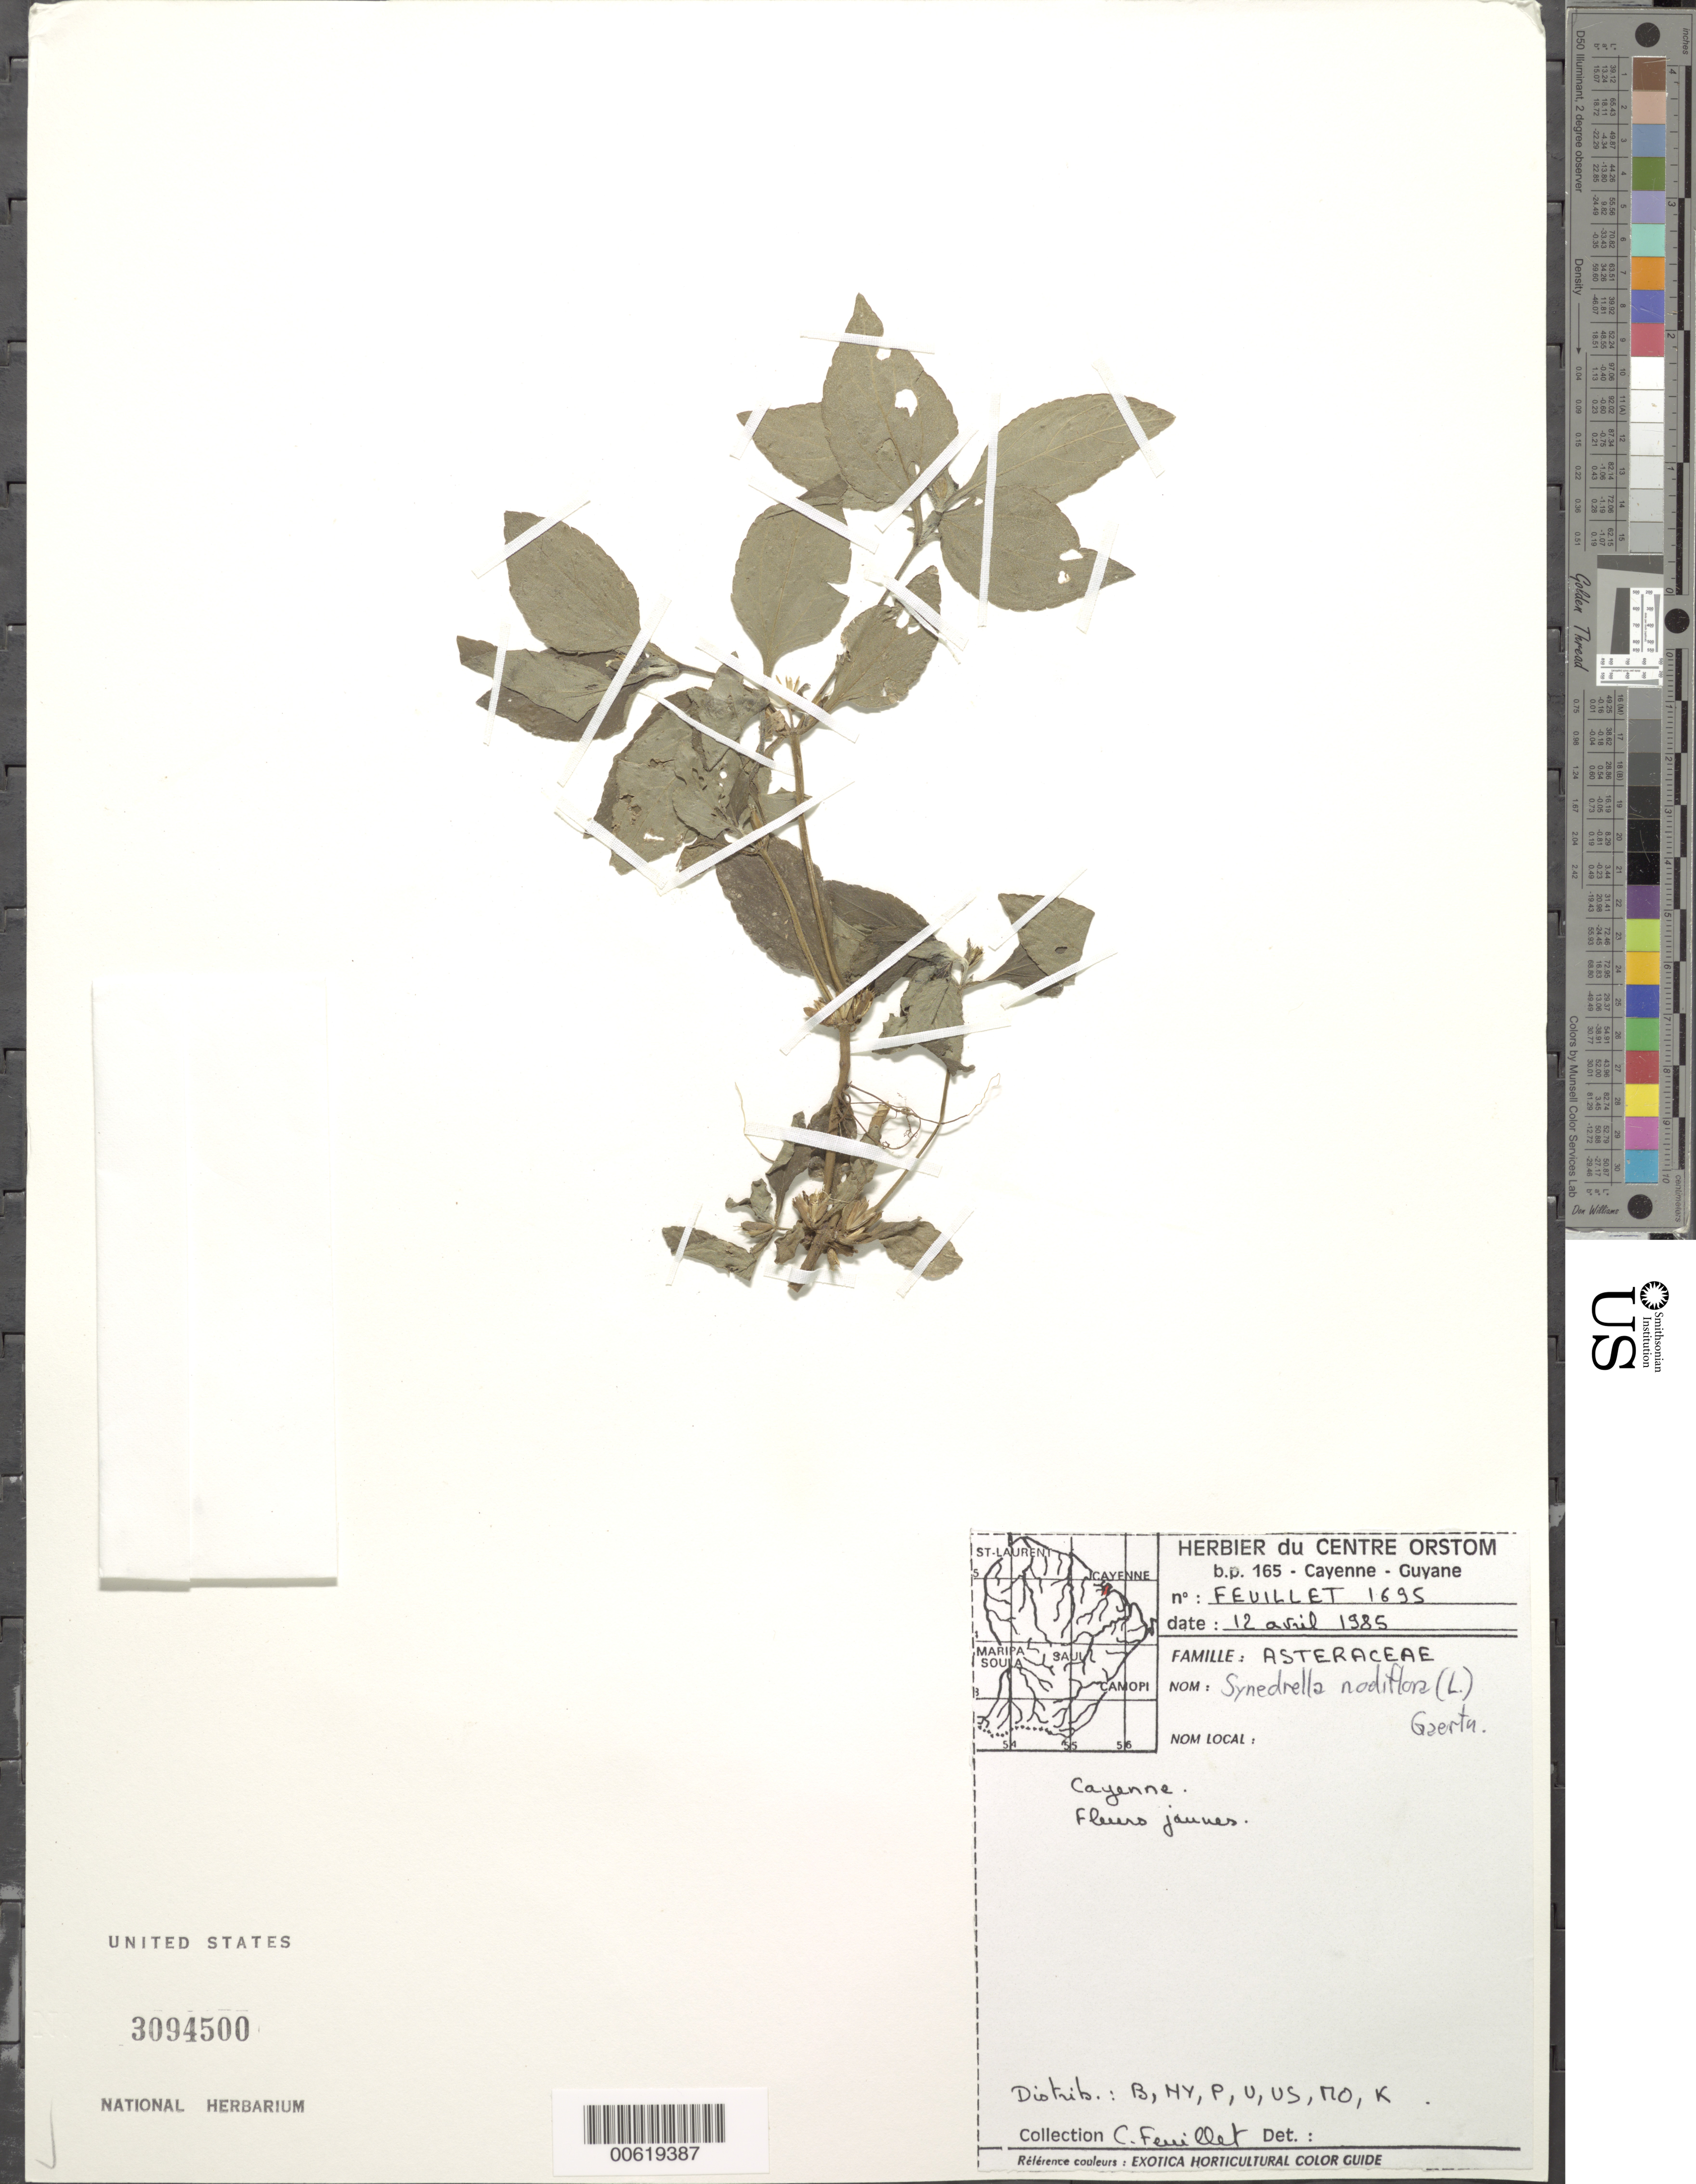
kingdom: Plantae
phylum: Tracheophyta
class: Magnoliopsida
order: Asterales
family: Asteraceae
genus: Synedrella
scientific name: Synedrella nodiflora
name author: (L.) Gaertn.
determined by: Turner, B. L.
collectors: C. Feuillet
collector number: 1695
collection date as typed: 12-Apr-85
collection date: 1985-04-12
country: French Guiana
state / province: Cayenne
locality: Cayenne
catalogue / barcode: US 3094500